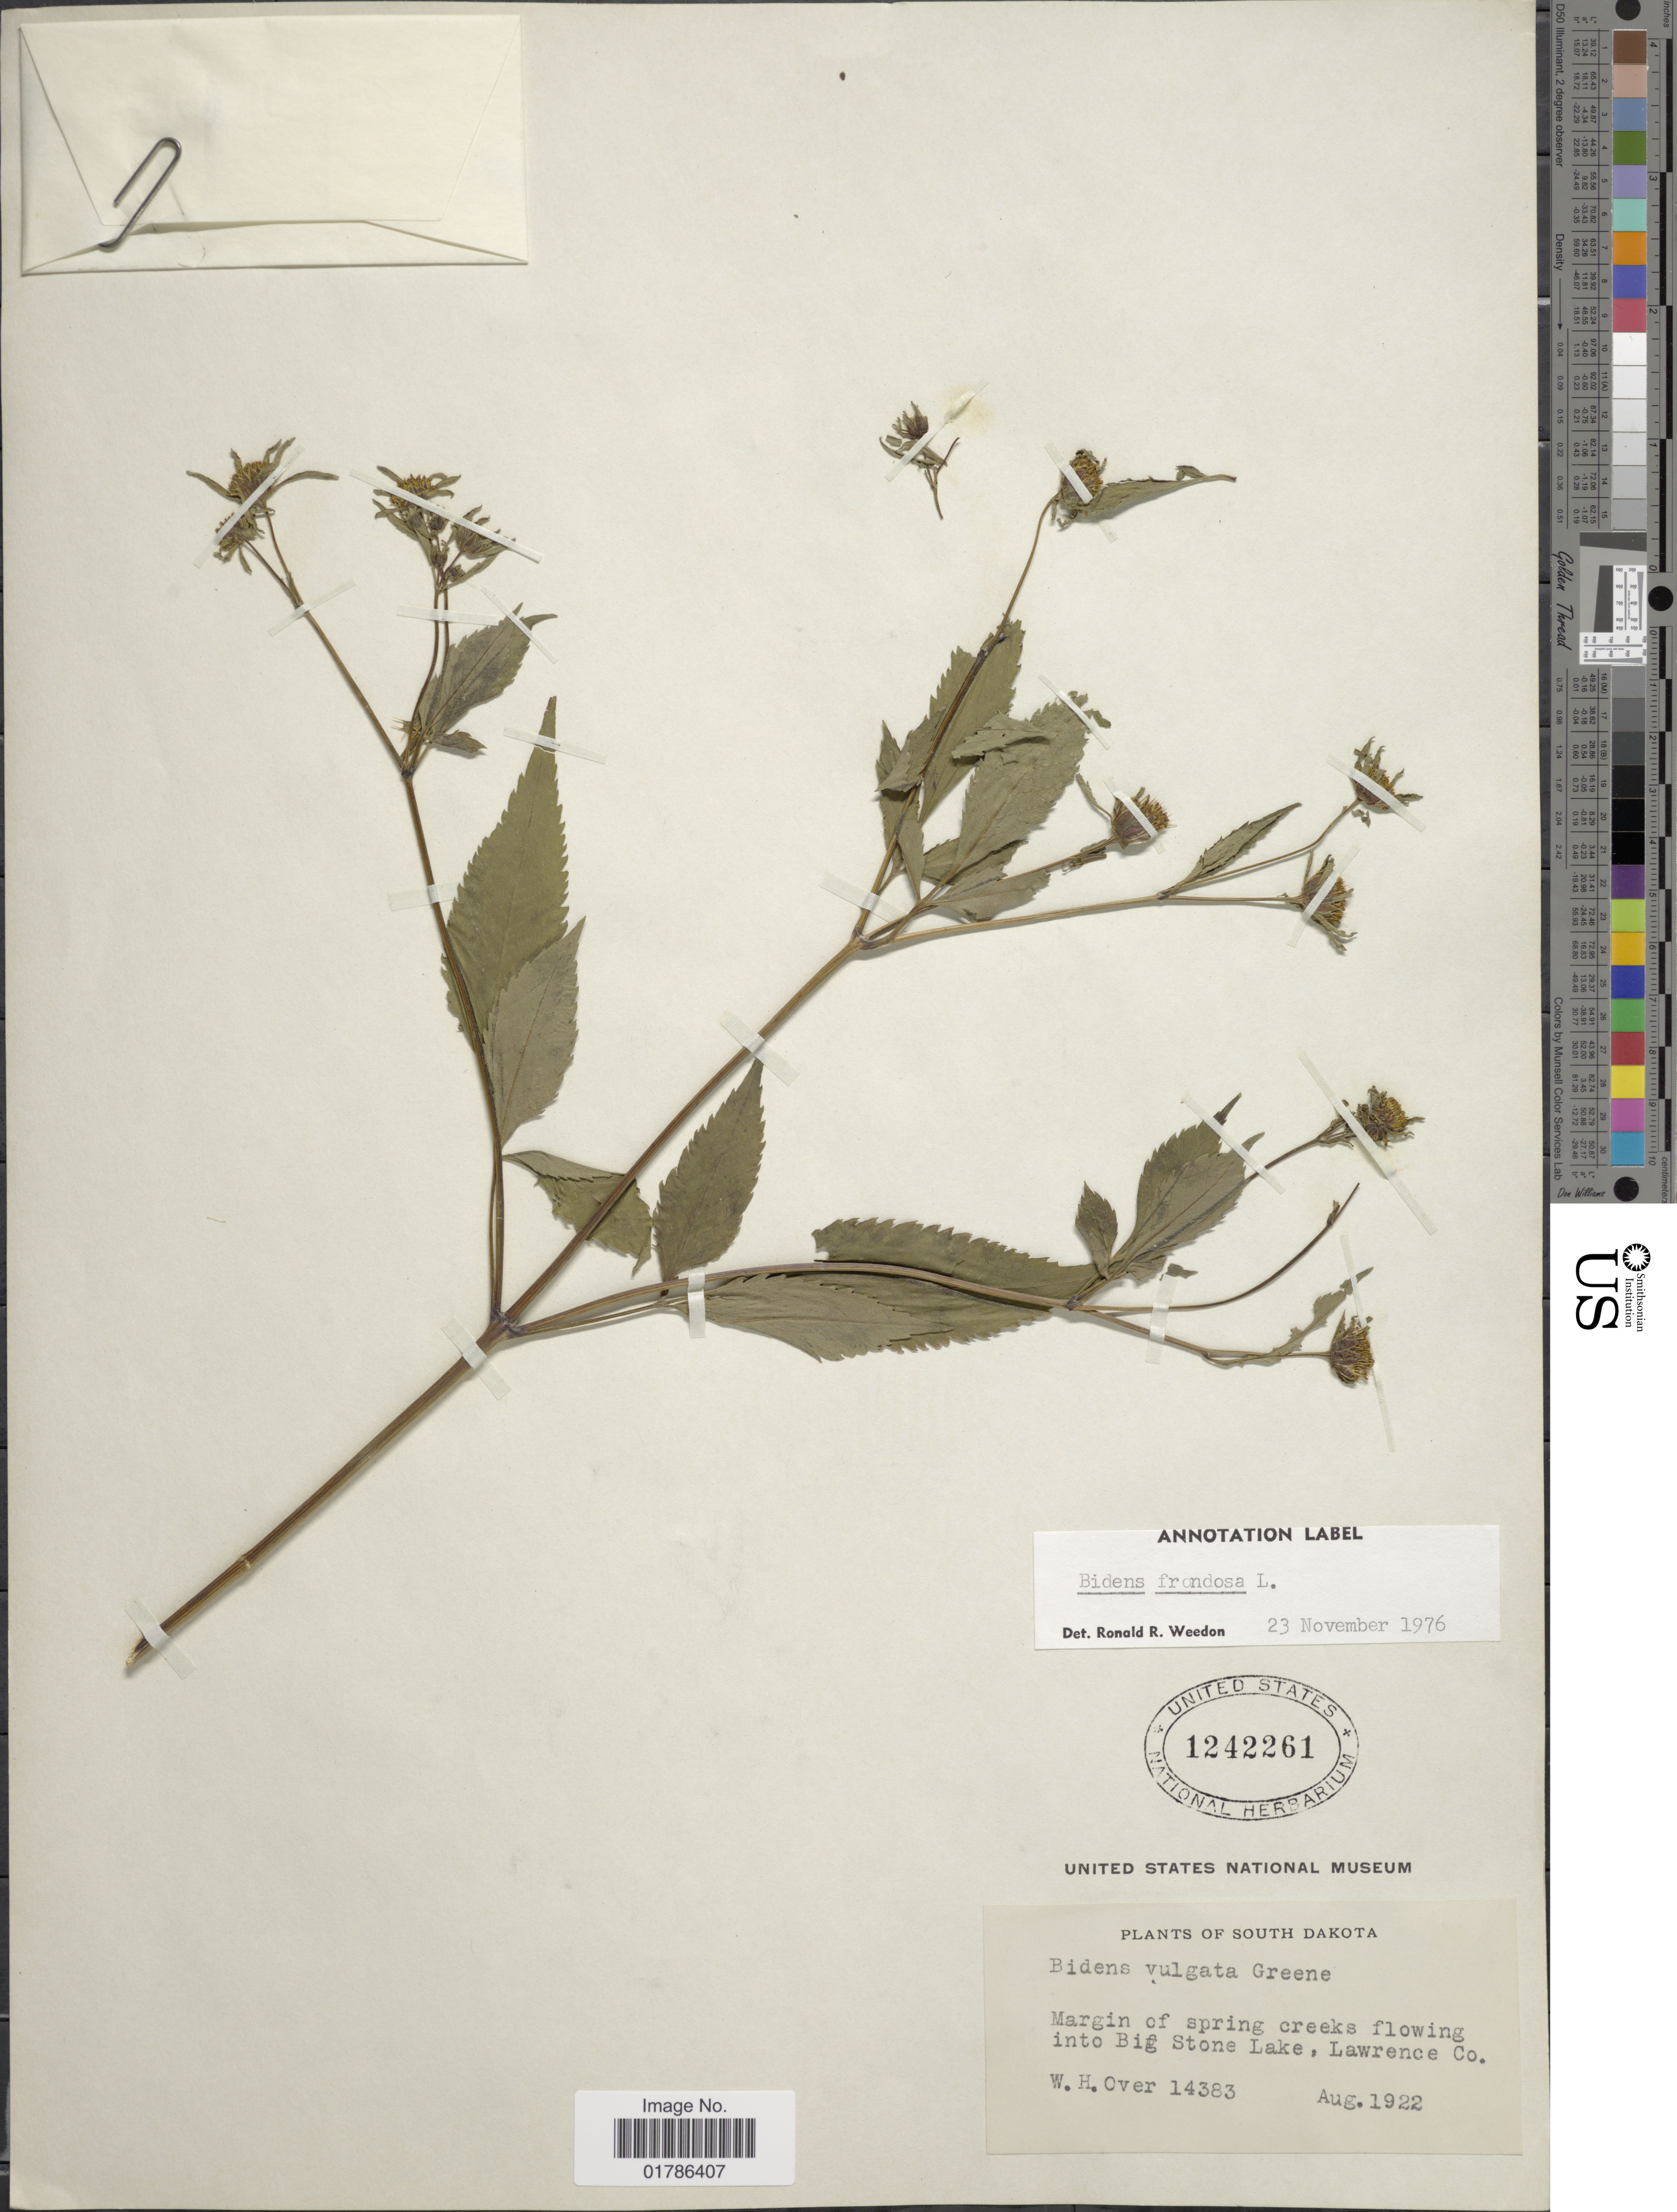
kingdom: Plantae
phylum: Tracheophyta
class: Magnoliopsida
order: Asterales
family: Asteraceae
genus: Bidens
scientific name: Bidens frondosa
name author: L.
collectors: W. Over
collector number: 14383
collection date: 1922-08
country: United States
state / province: South Dakota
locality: Margin of spring creeks flowing into Big Stone Lake, Lawrence Co.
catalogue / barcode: US 1242261